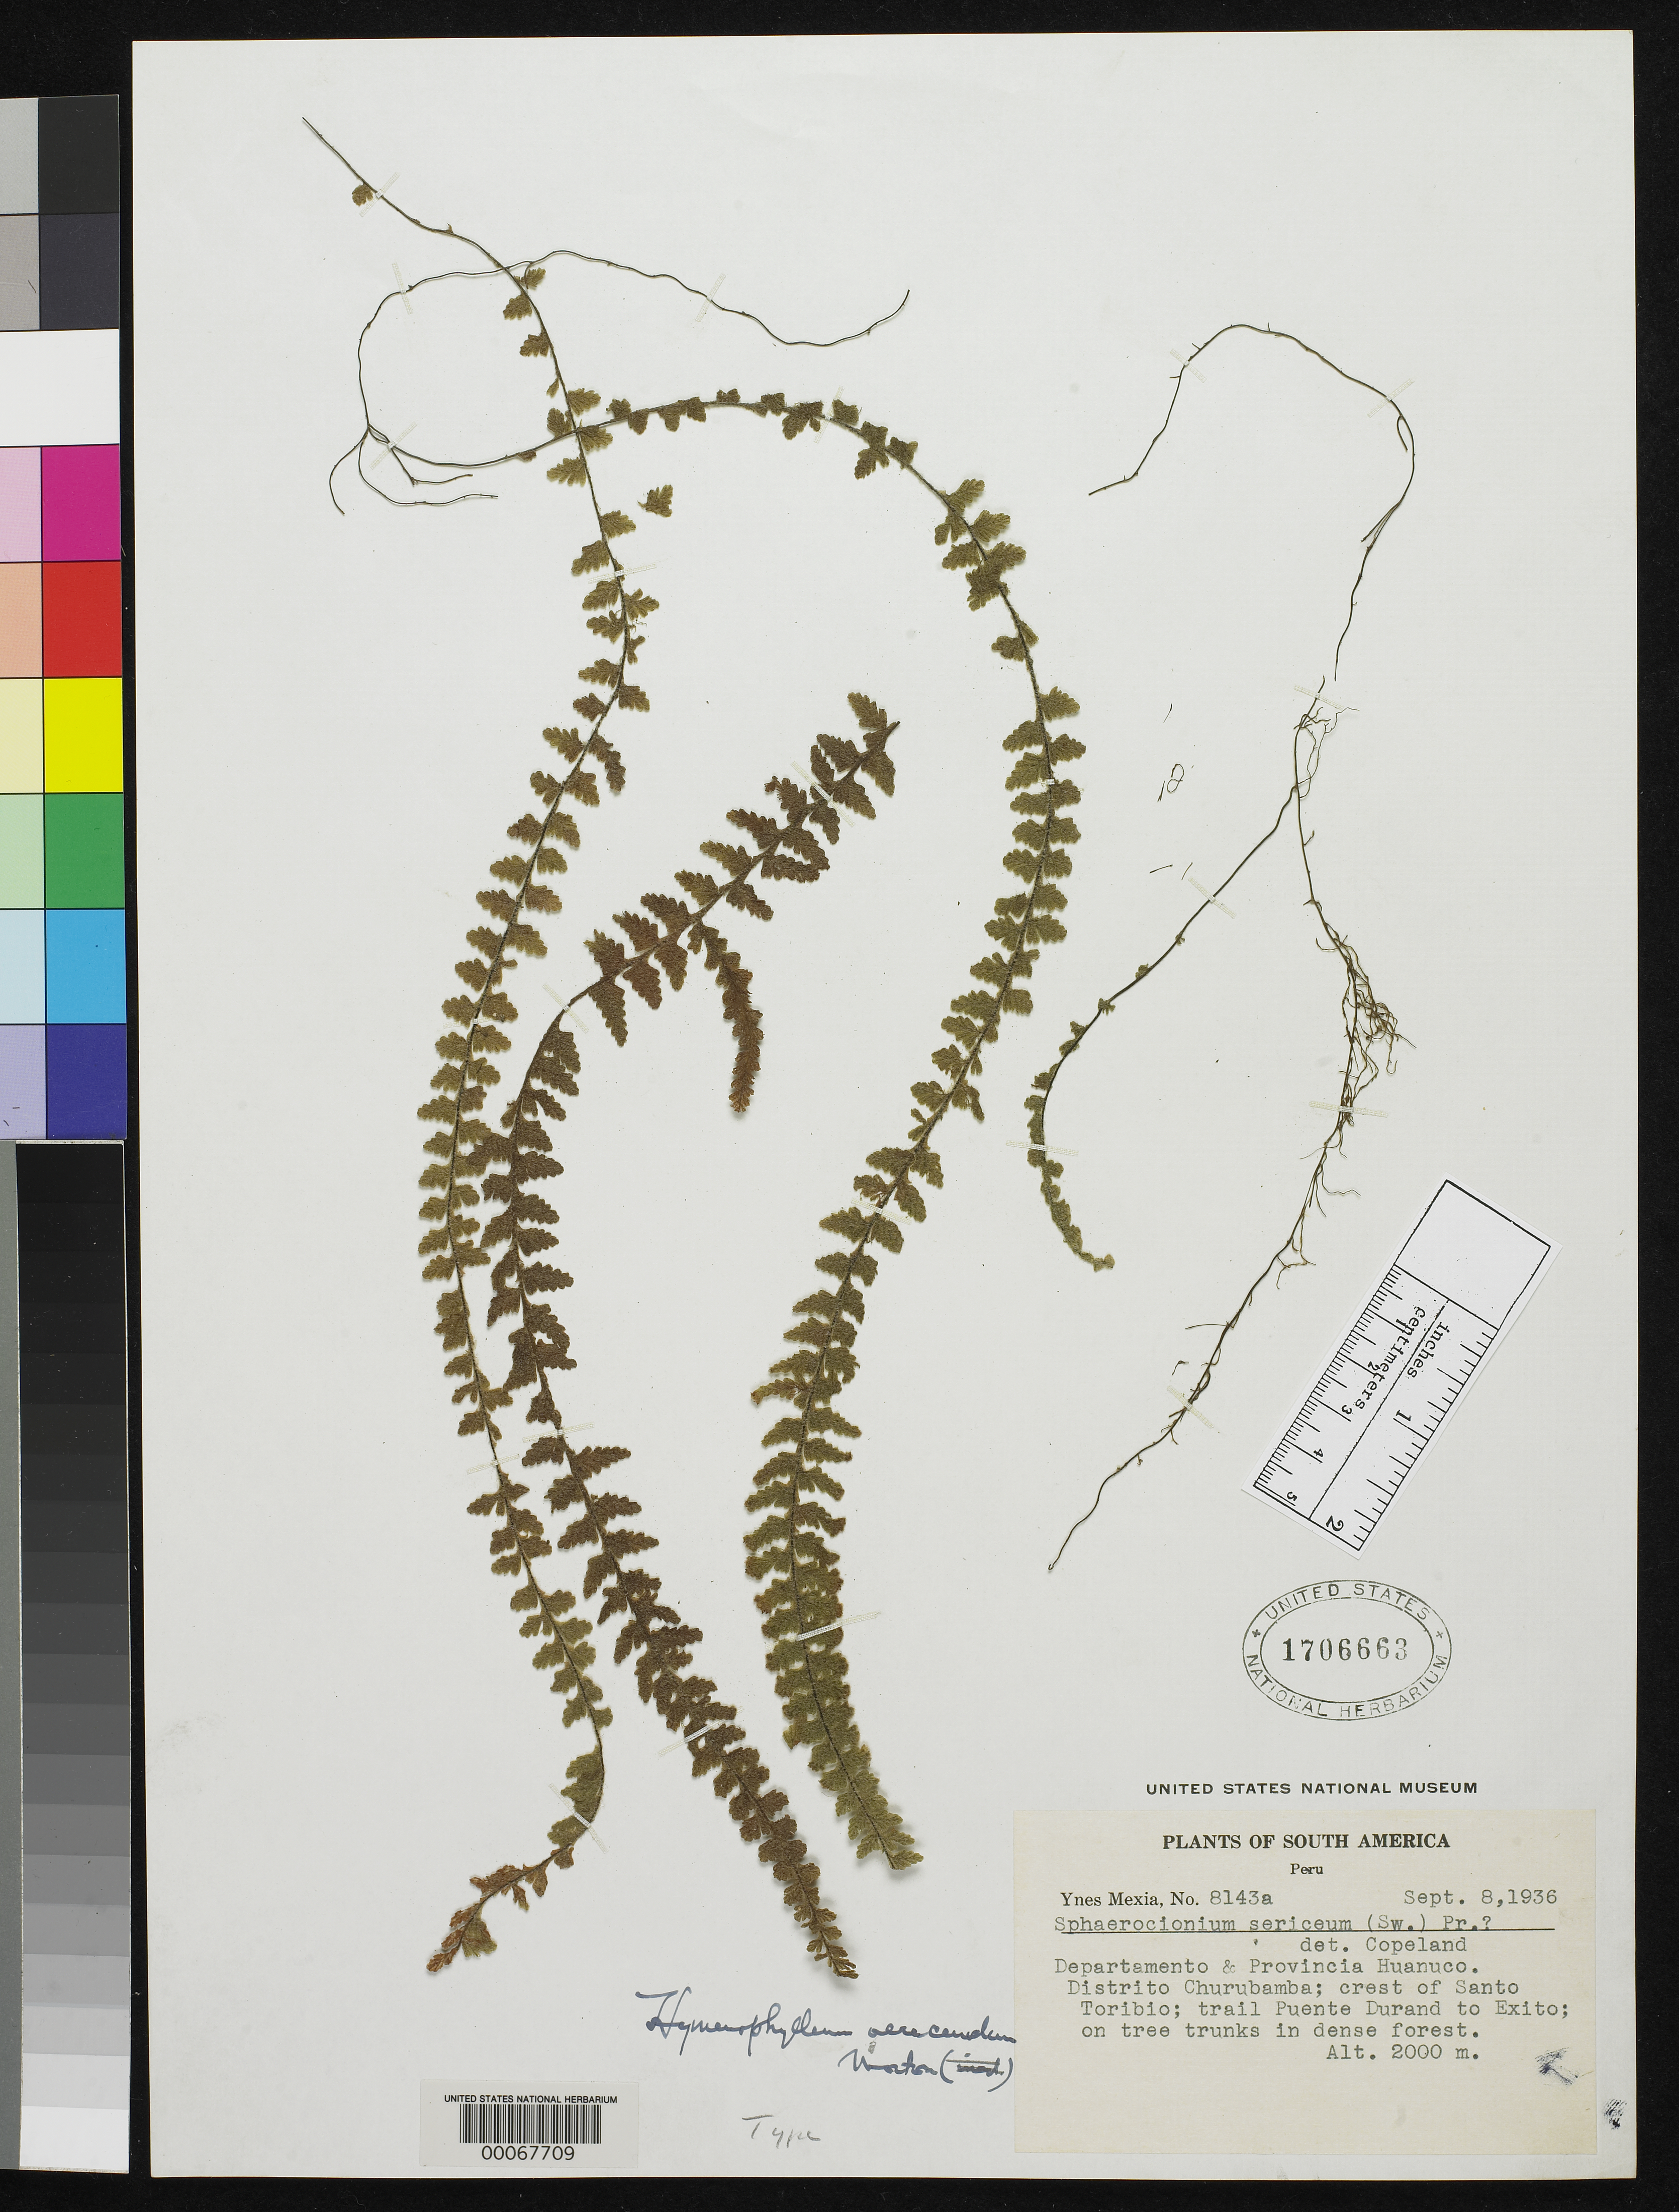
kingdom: Plantae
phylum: Tracheophyta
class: Polypodiopsida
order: Hymenophyllales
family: Hymenophyllaceae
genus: Hymenophyllum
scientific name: Hymenophyllum verecundum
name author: C.V. Morton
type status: Holotype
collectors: Y. Mexia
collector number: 8143a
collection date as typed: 08 Sep 1936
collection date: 1936-09-08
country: Peru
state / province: Huánuco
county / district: Huánuco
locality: Churubamba District, crest of Santo Toribio, trail Puente Durand to Éxito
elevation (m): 2000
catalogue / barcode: US 1706663